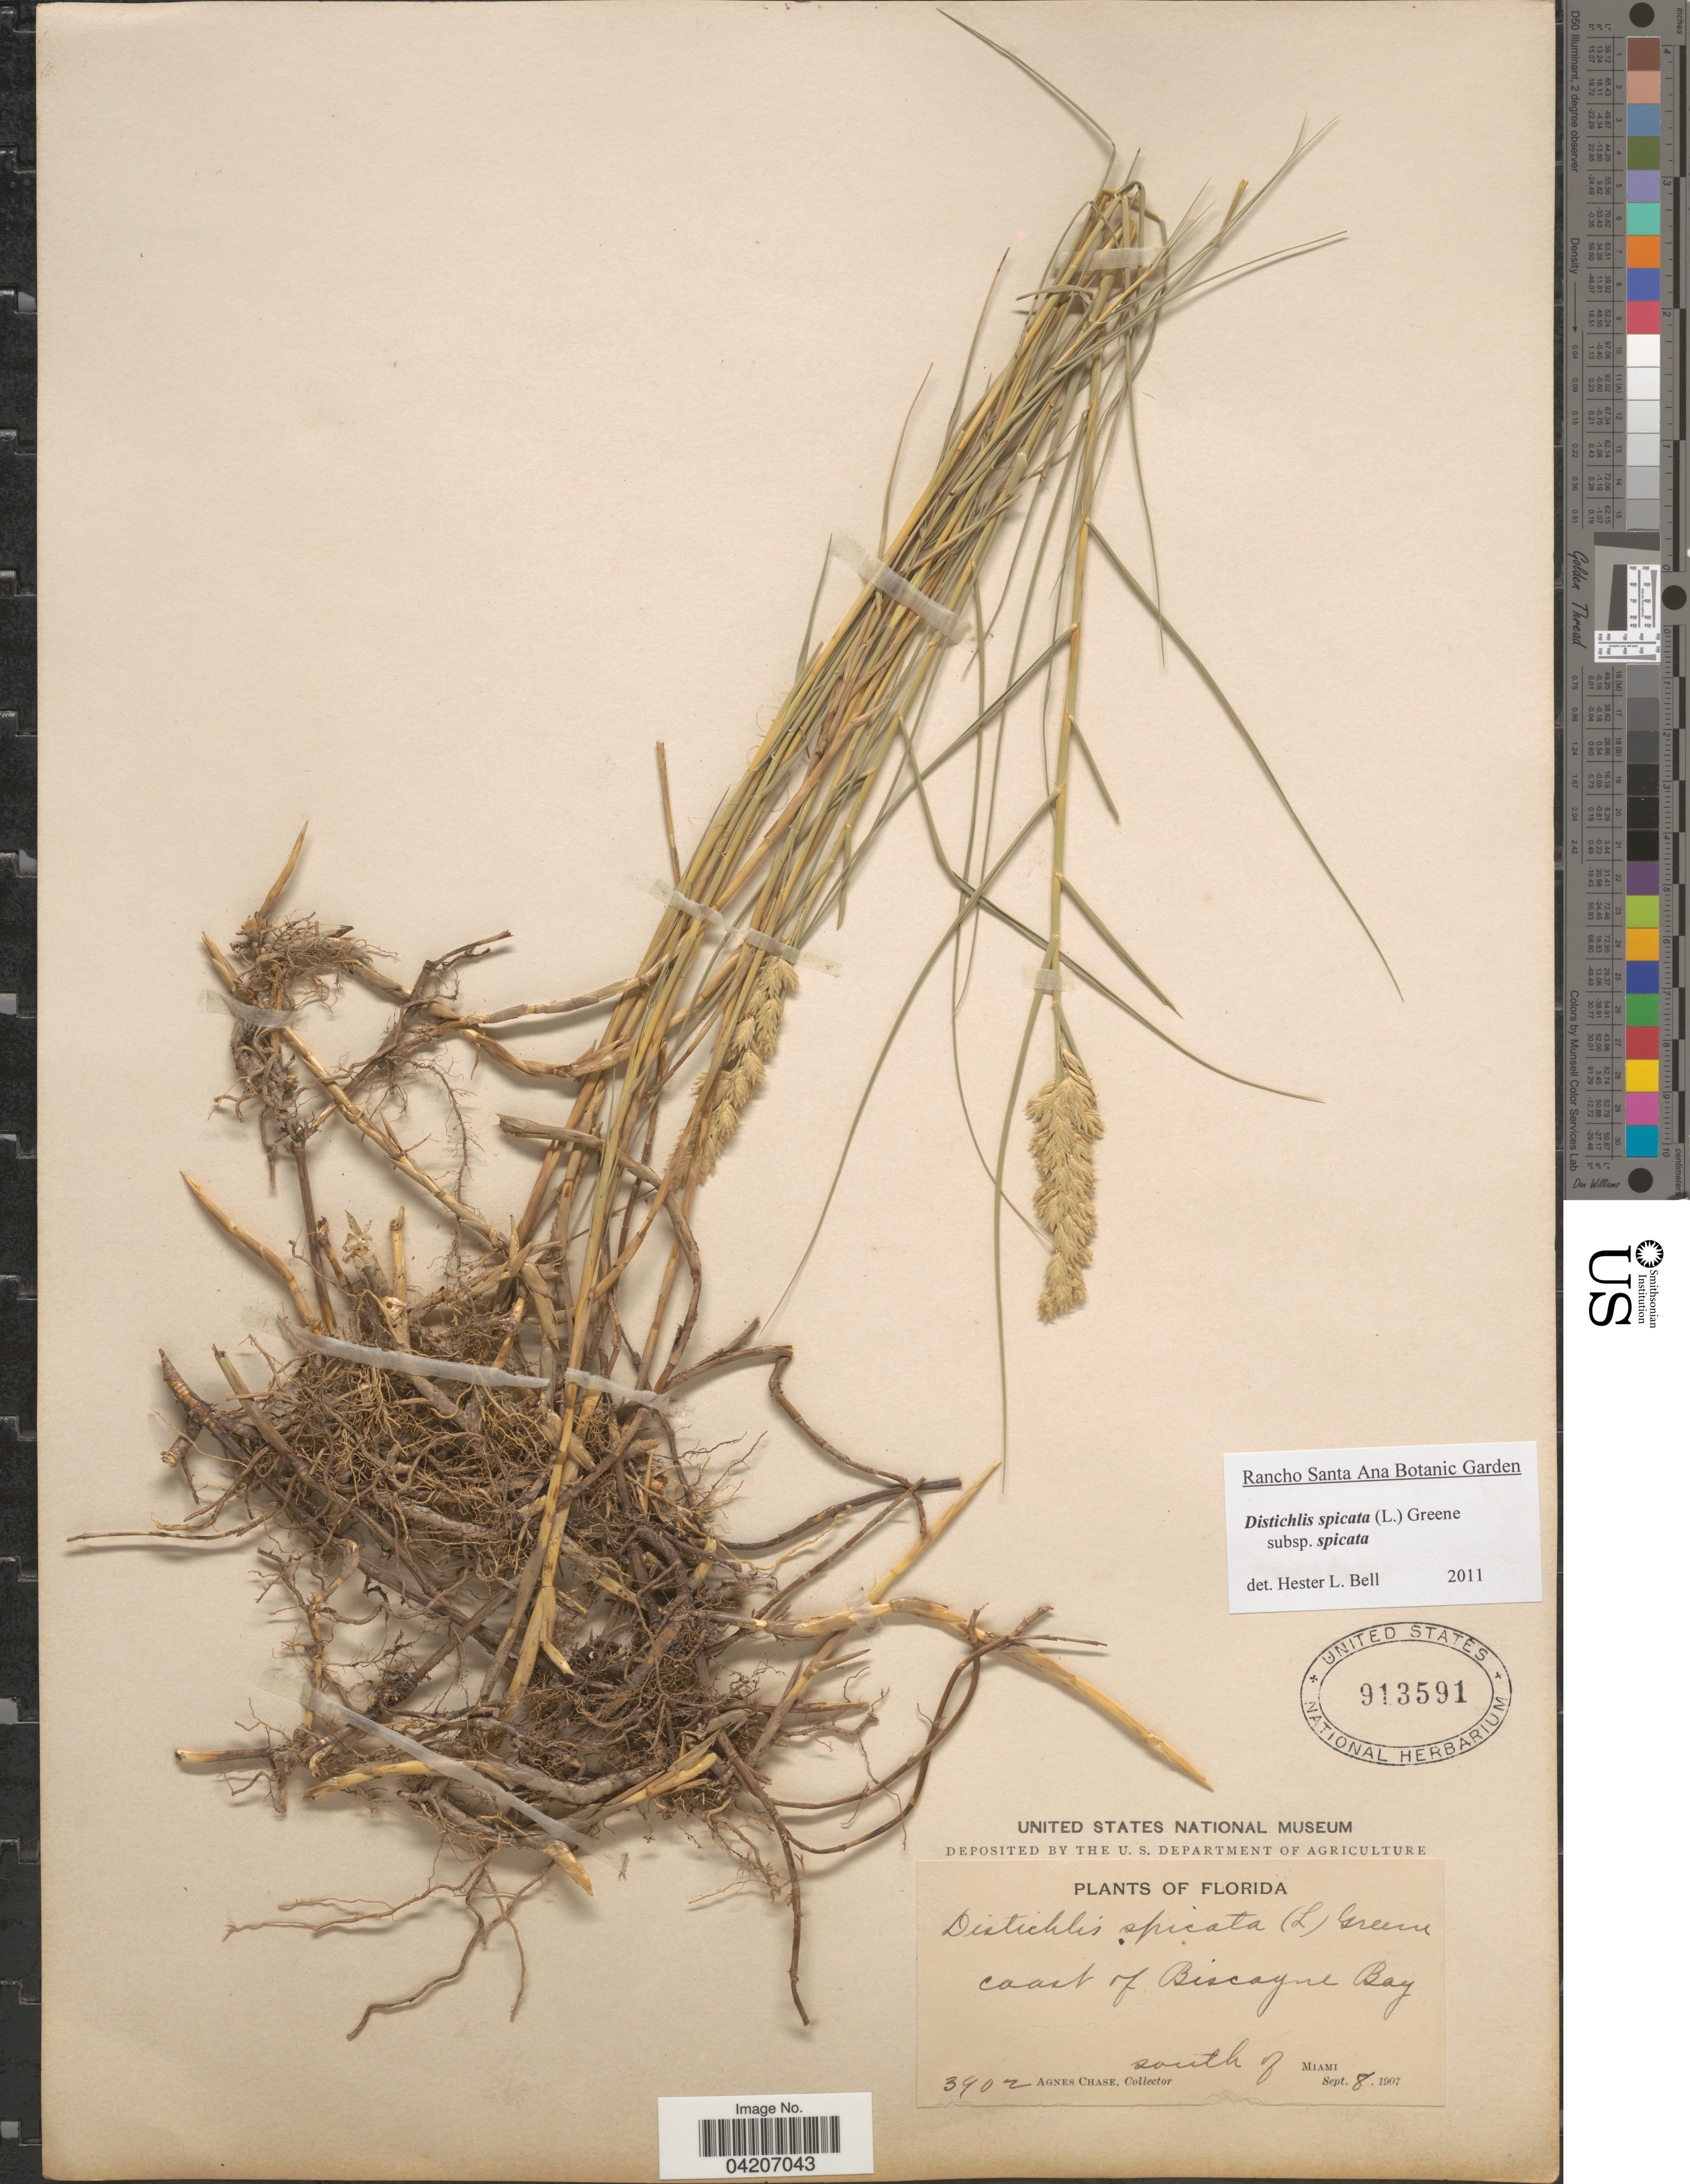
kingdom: Plantae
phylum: Tracheophyta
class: Liliopsida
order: Poales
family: Poaceae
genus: Distichlis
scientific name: Distichlis spicata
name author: (L.) Greene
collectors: A. Chase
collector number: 3902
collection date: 1907-09-08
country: United States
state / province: Florida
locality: Coast of Biscayne Bay. South of Miami.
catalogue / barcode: US 913591